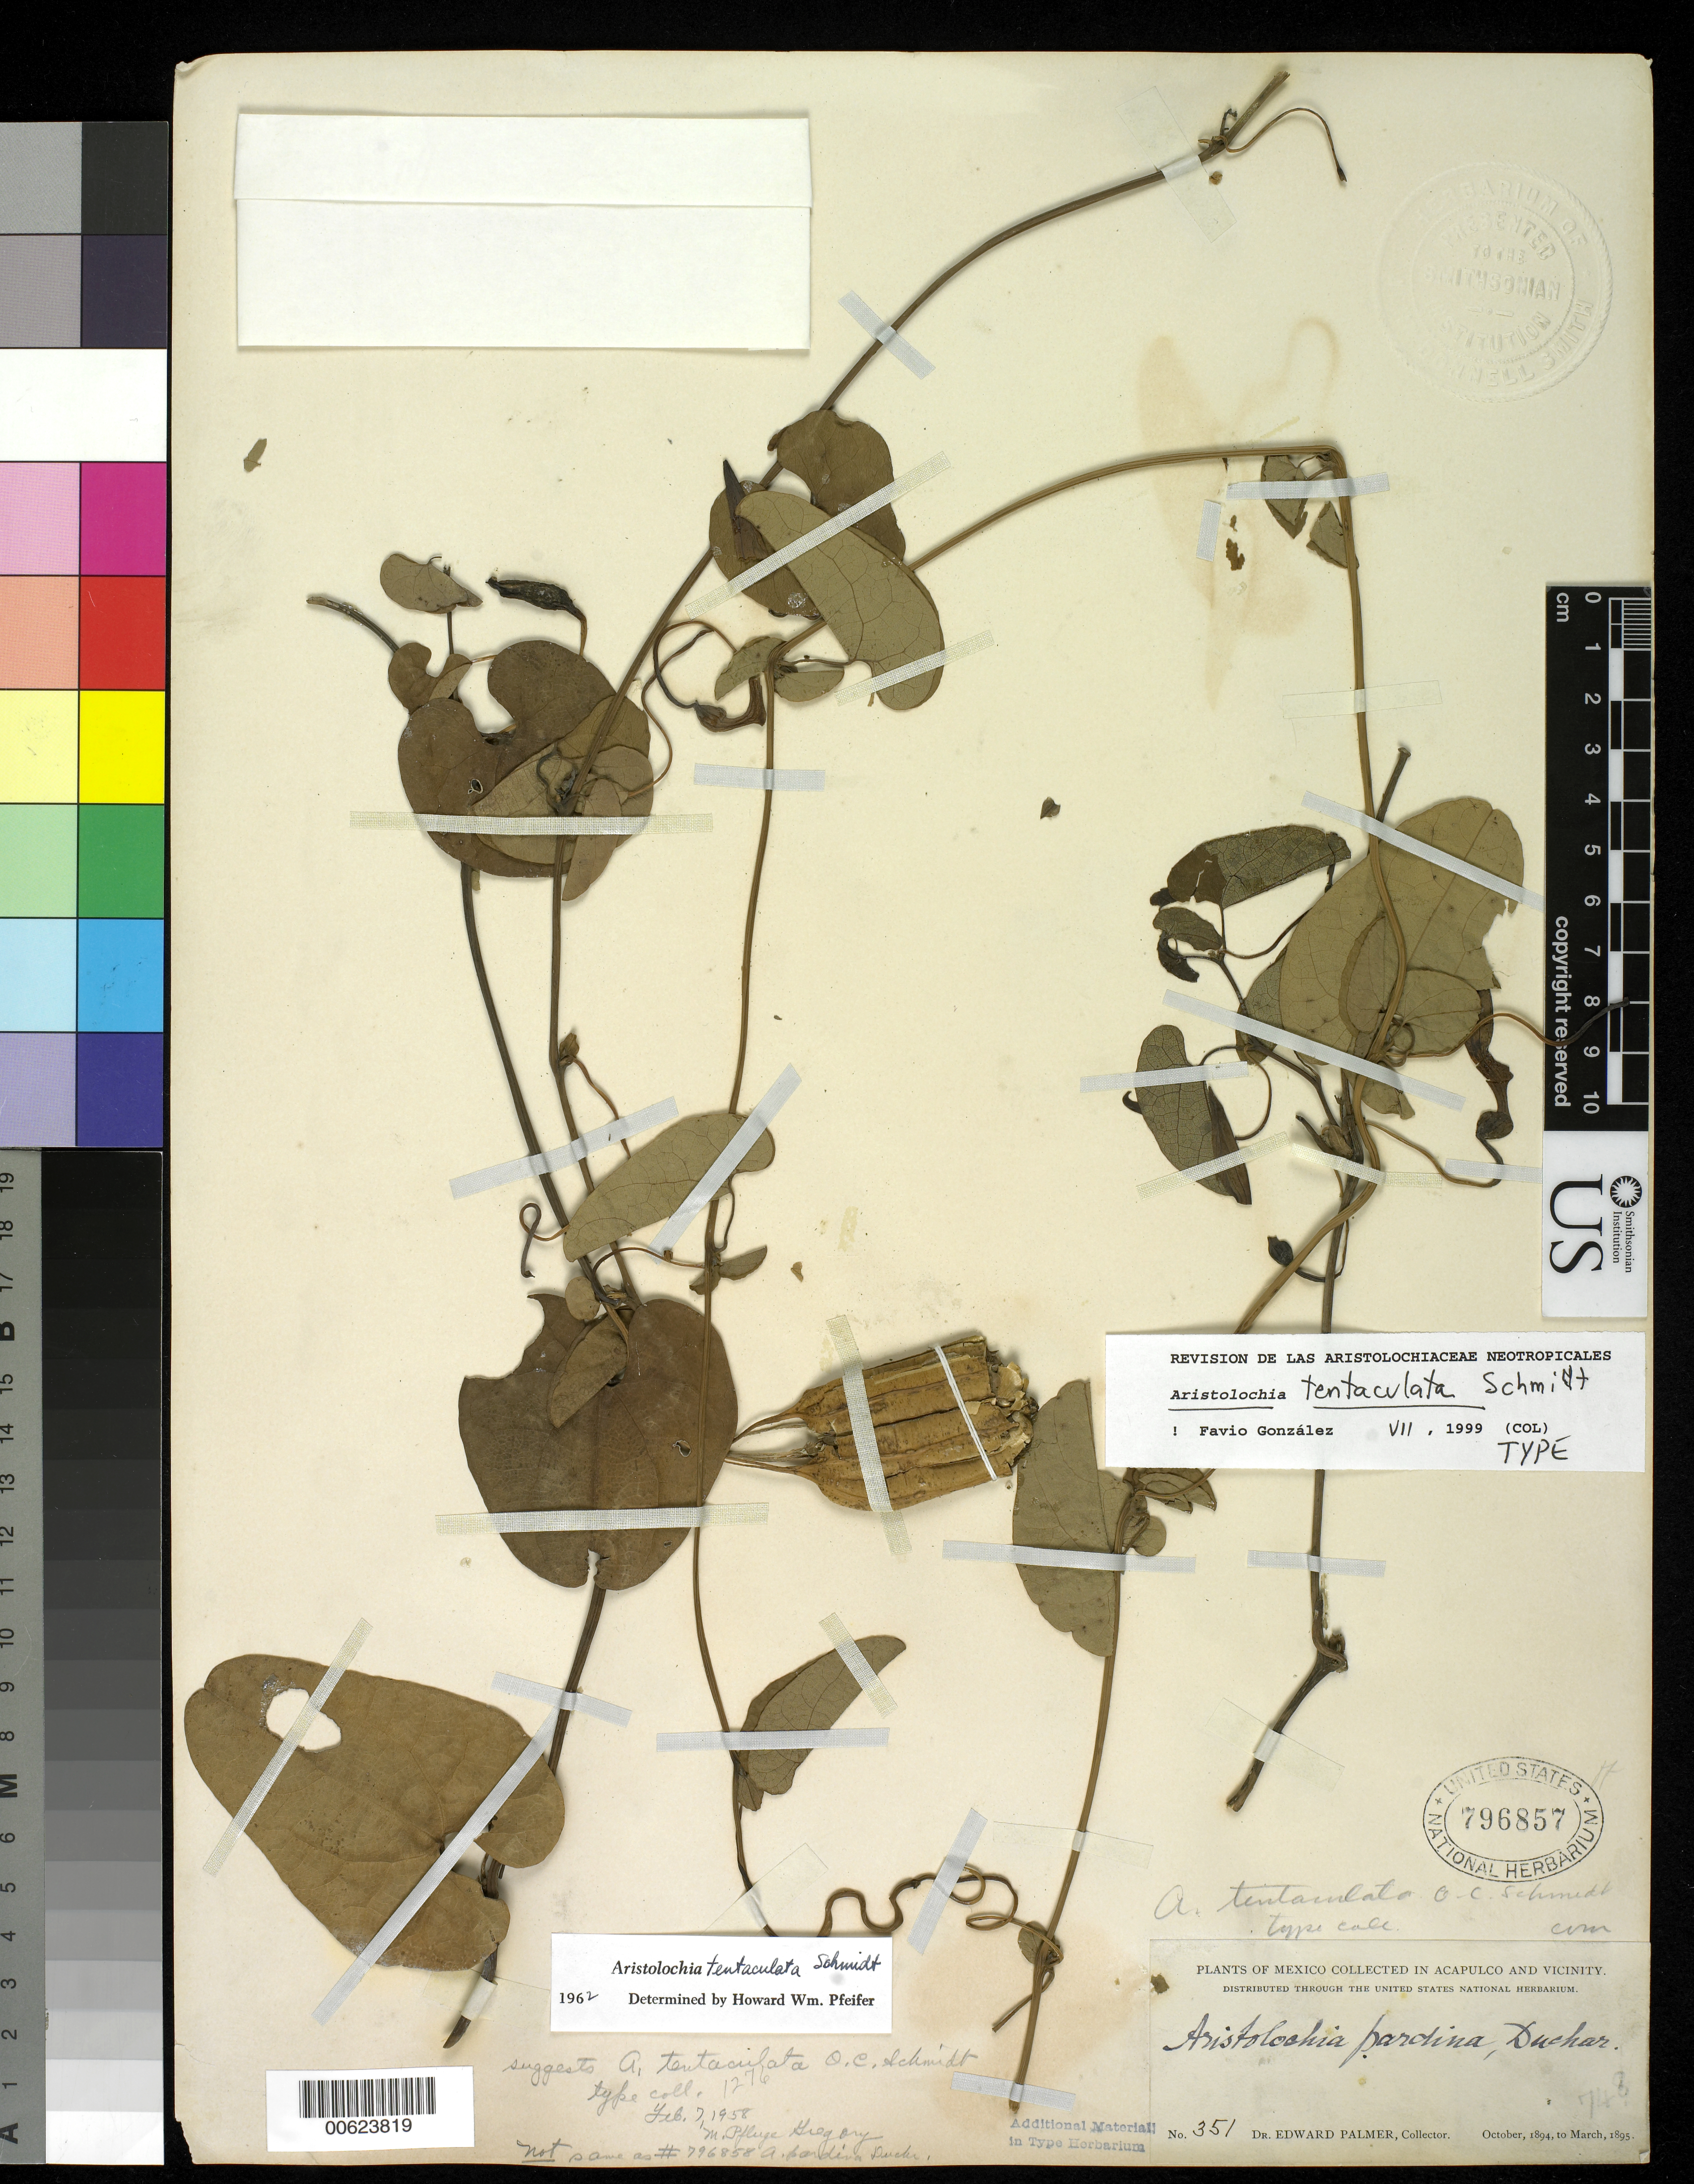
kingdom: Plantae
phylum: Tracheophyta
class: Magnoliopsida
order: Piperales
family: Aristolochiaceae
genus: Aristolochia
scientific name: Aristolochia tentaculata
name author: O.C. Schmidt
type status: Isotype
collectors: E. Palmer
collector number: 351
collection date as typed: Oct 1894 to -- Mar 1895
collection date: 1894-10/1895-03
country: Mexico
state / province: Guerrero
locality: Acapulco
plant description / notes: Specimen ex Herb. John Donnell Smith.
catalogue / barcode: US 796857